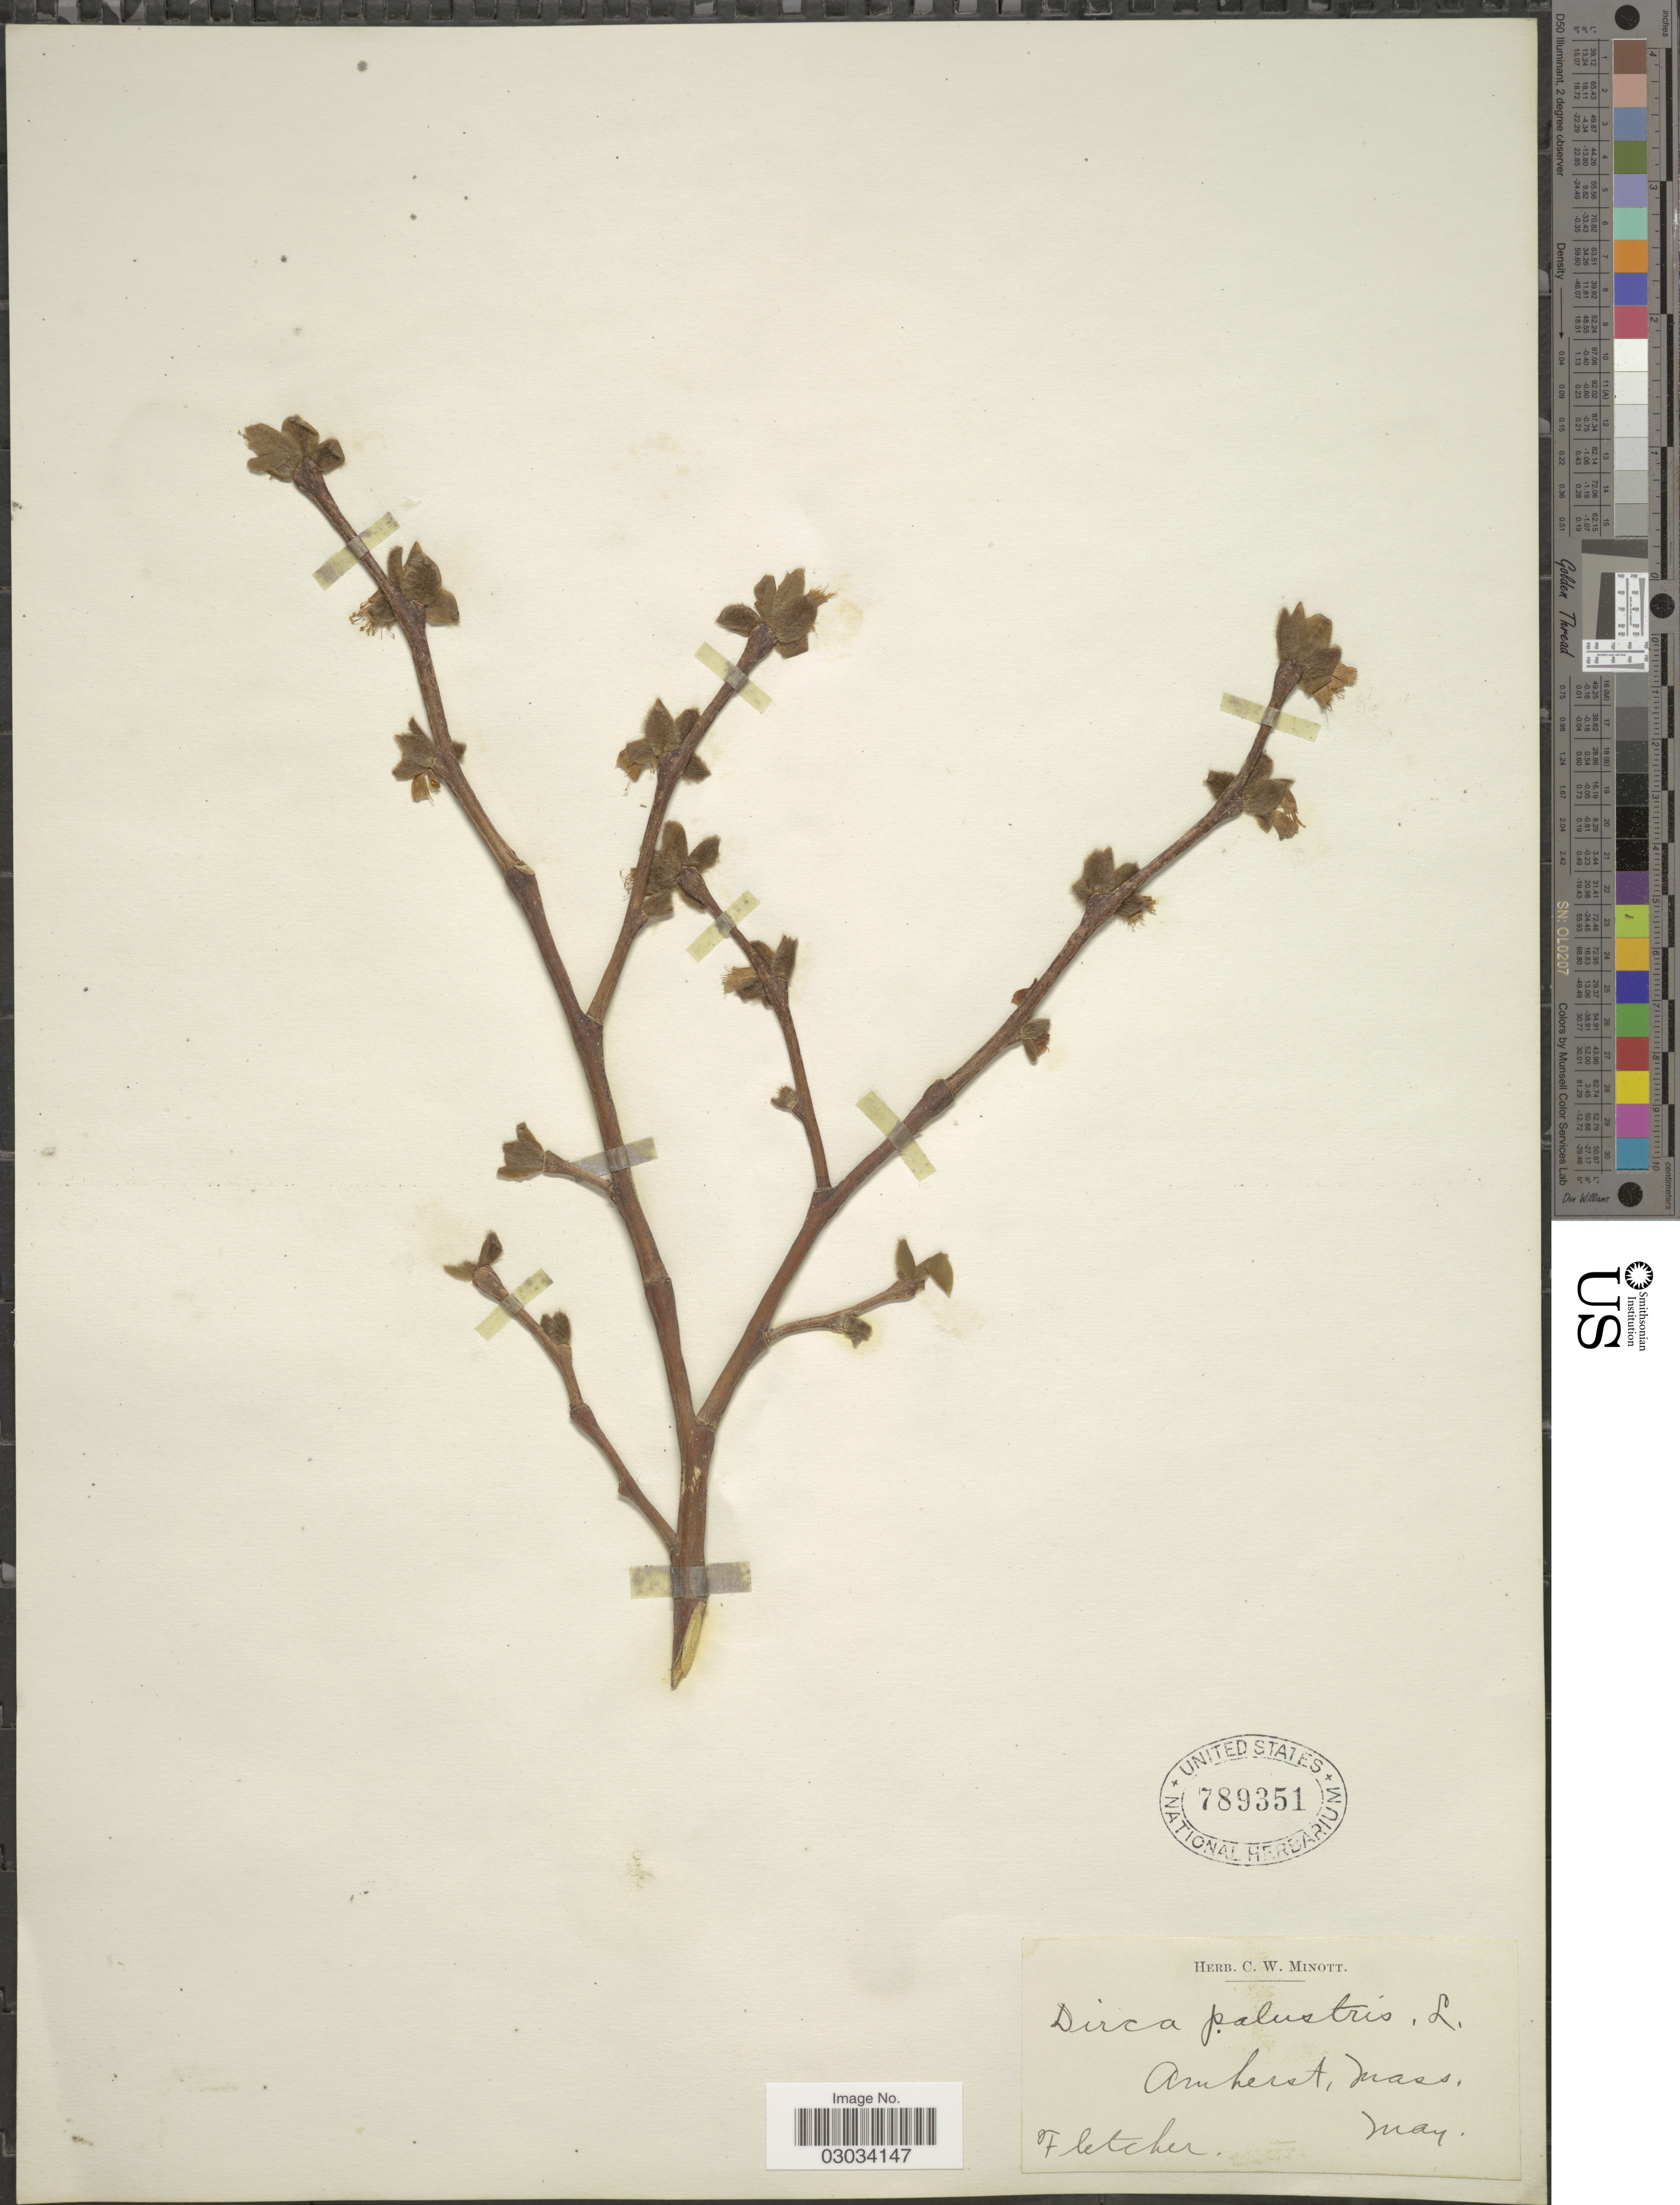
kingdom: Plantae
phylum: Tracheophyta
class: Magnoliopsida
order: Malvales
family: Thymelaeaceae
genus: Dirca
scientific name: Dirca palustris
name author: L.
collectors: -. Fletcher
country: United States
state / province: Massachusetts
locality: Amherst.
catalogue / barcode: US 789351